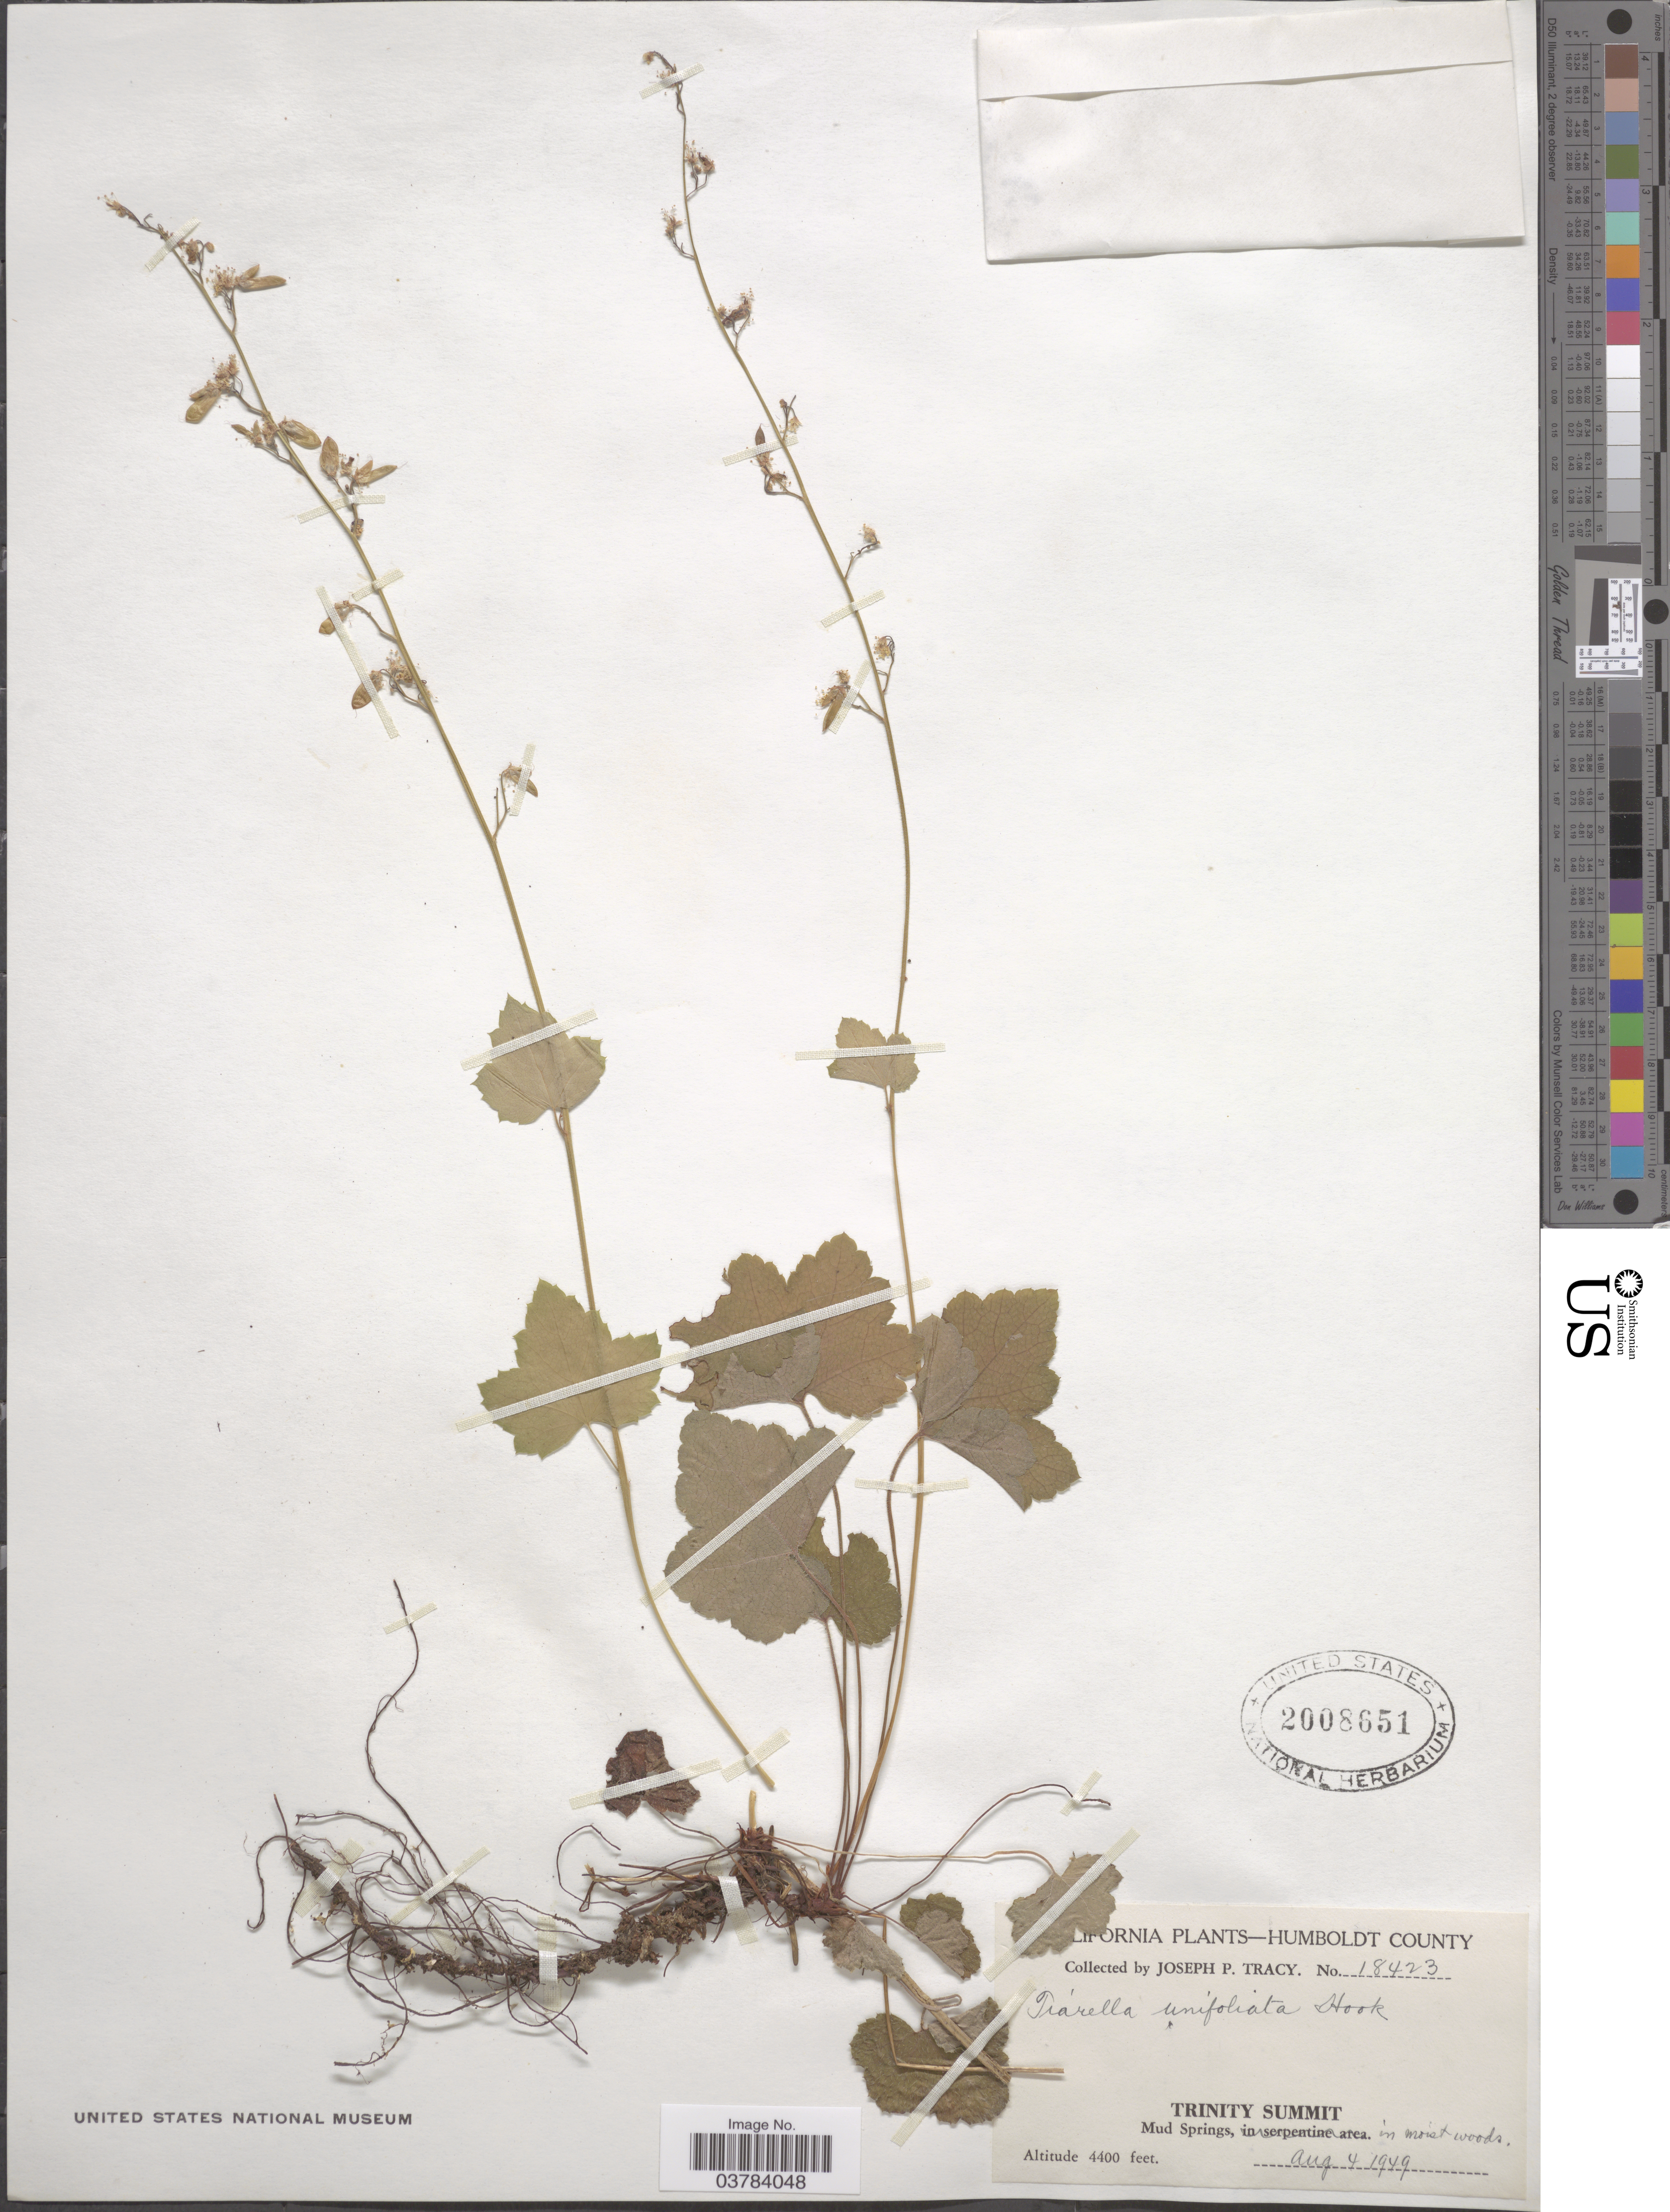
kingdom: Plantae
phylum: Tracheophyta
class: Magnoliopsida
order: Saxifragales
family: Saxifragaceae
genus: Tiarella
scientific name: Tiarella unifoliata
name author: Hook.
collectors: J. Tracy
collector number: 18423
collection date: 1949-08-04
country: United States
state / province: California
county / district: Humboldt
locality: Humboldt County. Trinity Summit. Mud Springs.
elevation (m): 1341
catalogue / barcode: US 2008651